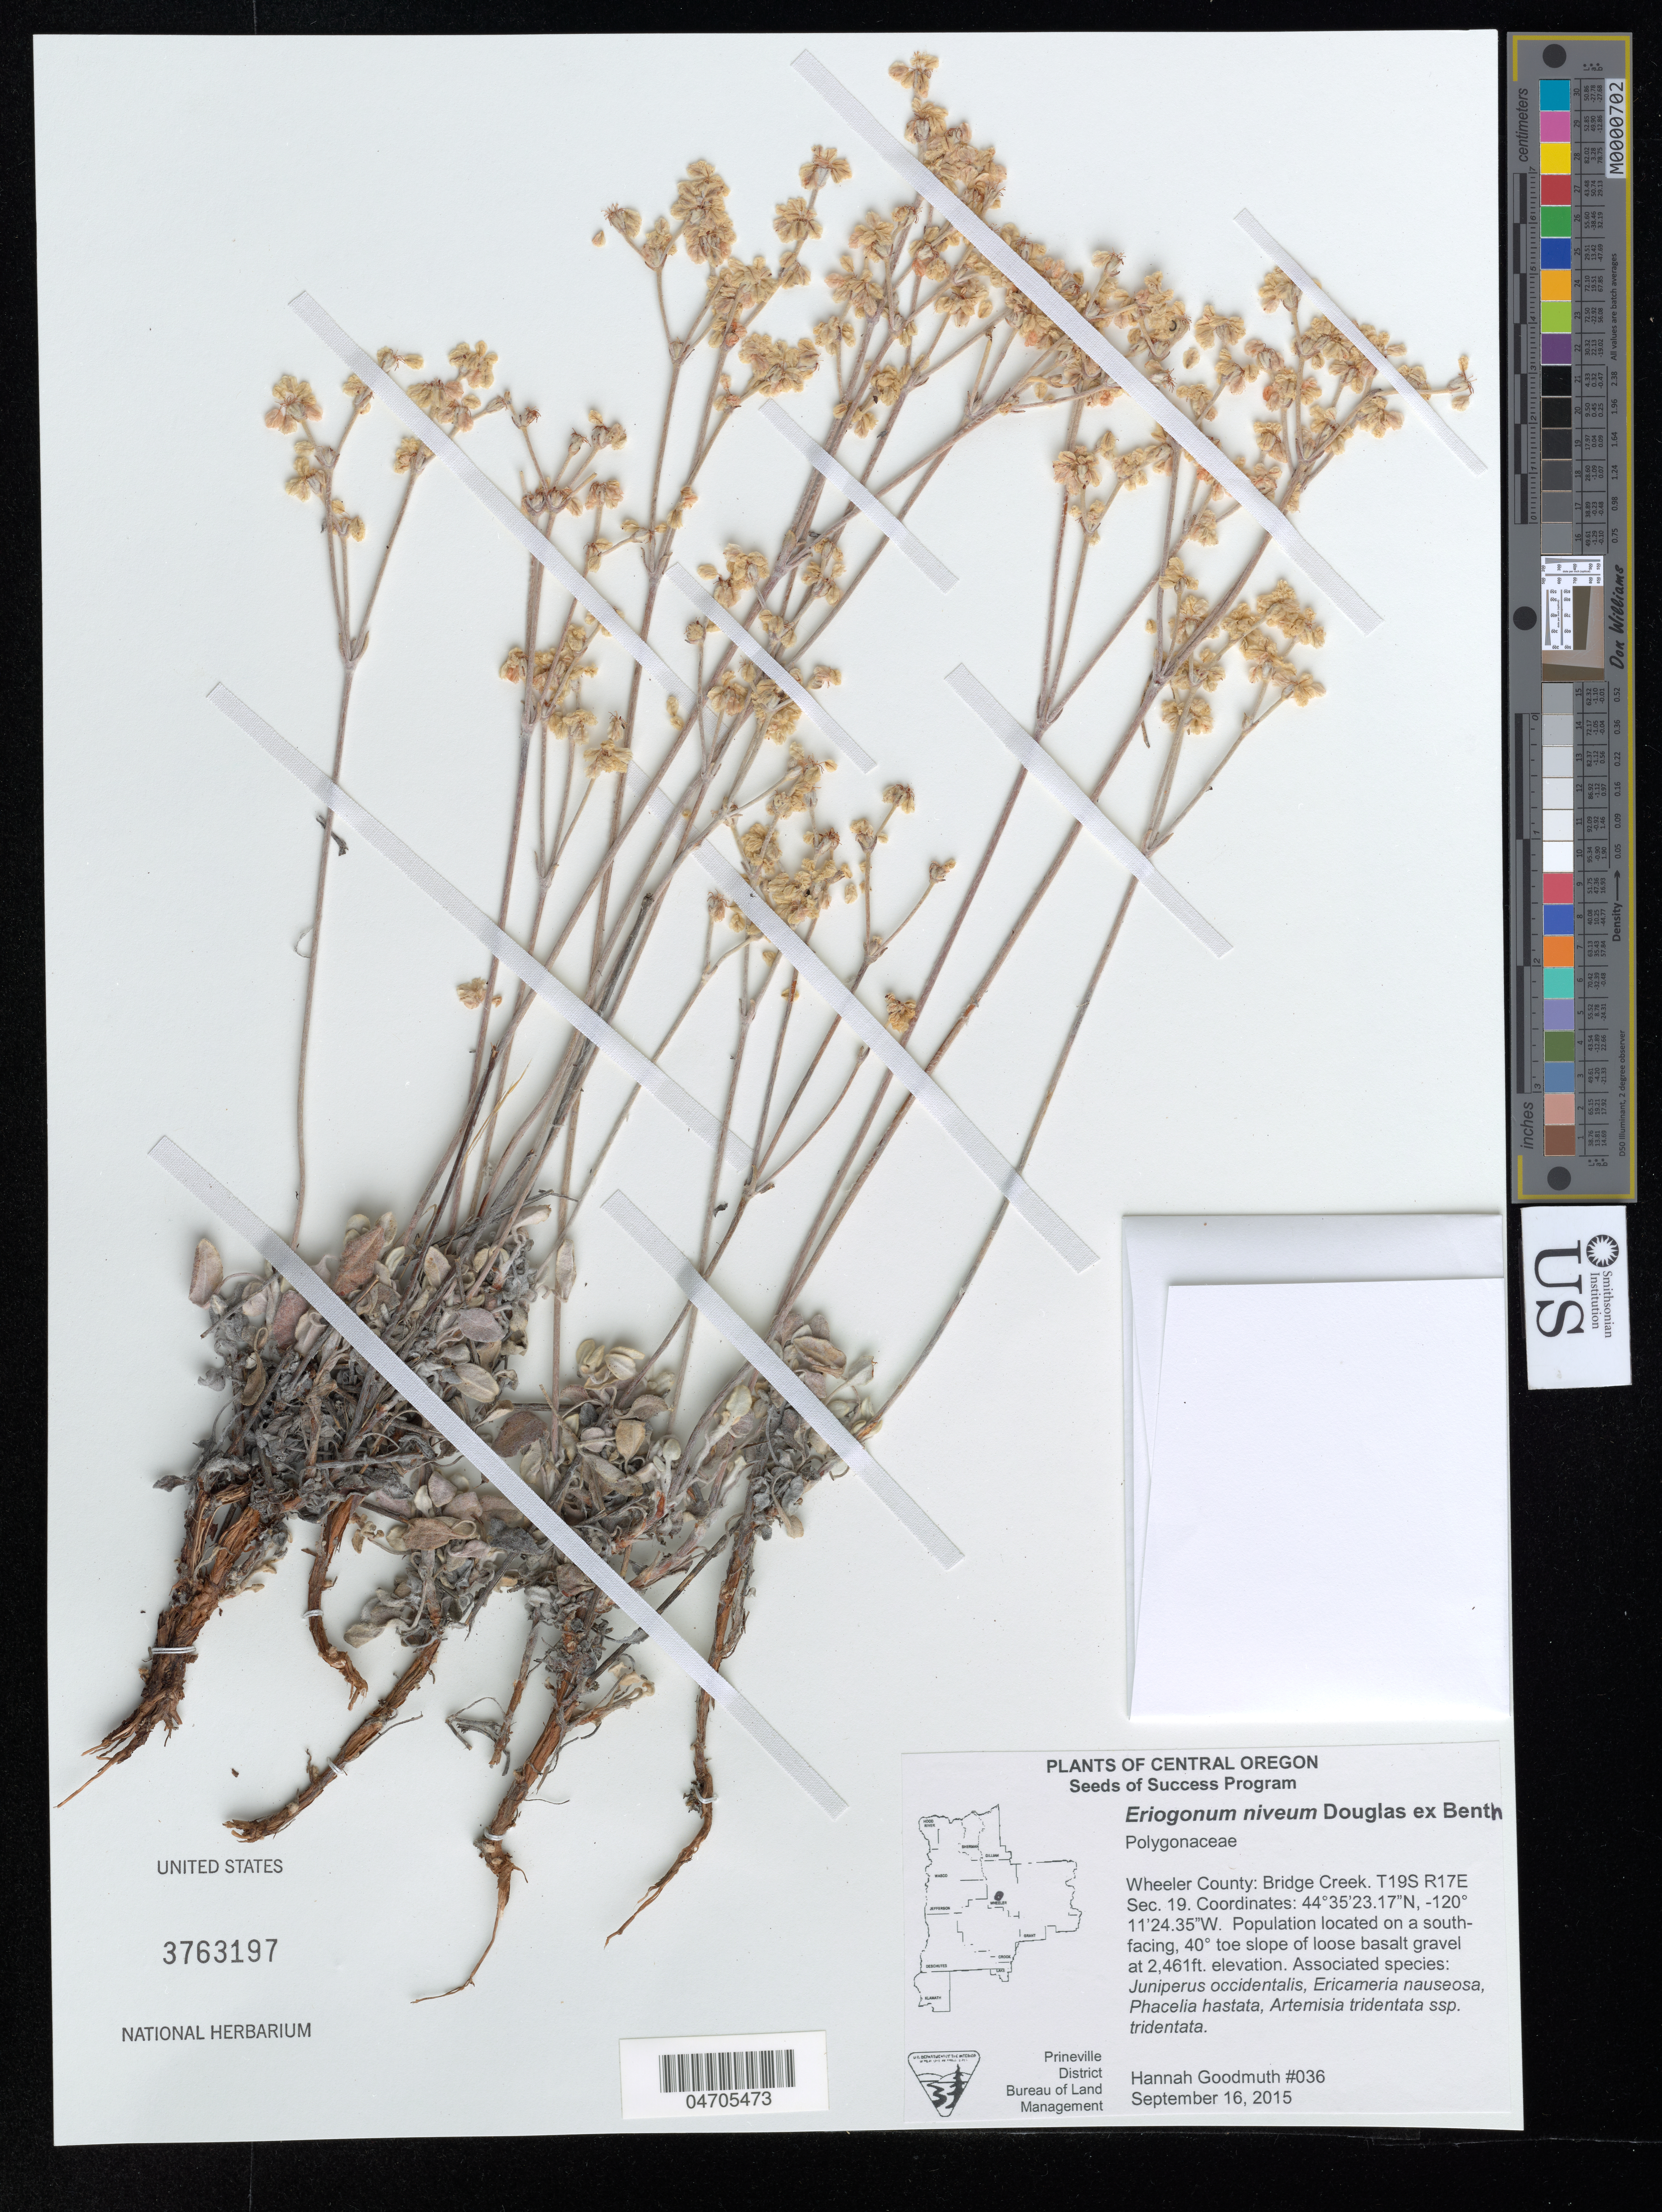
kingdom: Plantae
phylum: Tracheophyta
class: Magnoliopsida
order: Caryophyllales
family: Polygonaceae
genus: Eriogonum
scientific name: Eriogonum niverum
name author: Douglas ex Benth.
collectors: H. Goodmuth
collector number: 036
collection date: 2015-09-16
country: United States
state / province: Oregon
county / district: Wheeler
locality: Central Oregon. Wheeler County: Bridge Creek. T19S R17E Sec. 19.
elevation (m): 750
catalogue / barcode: US 3763197